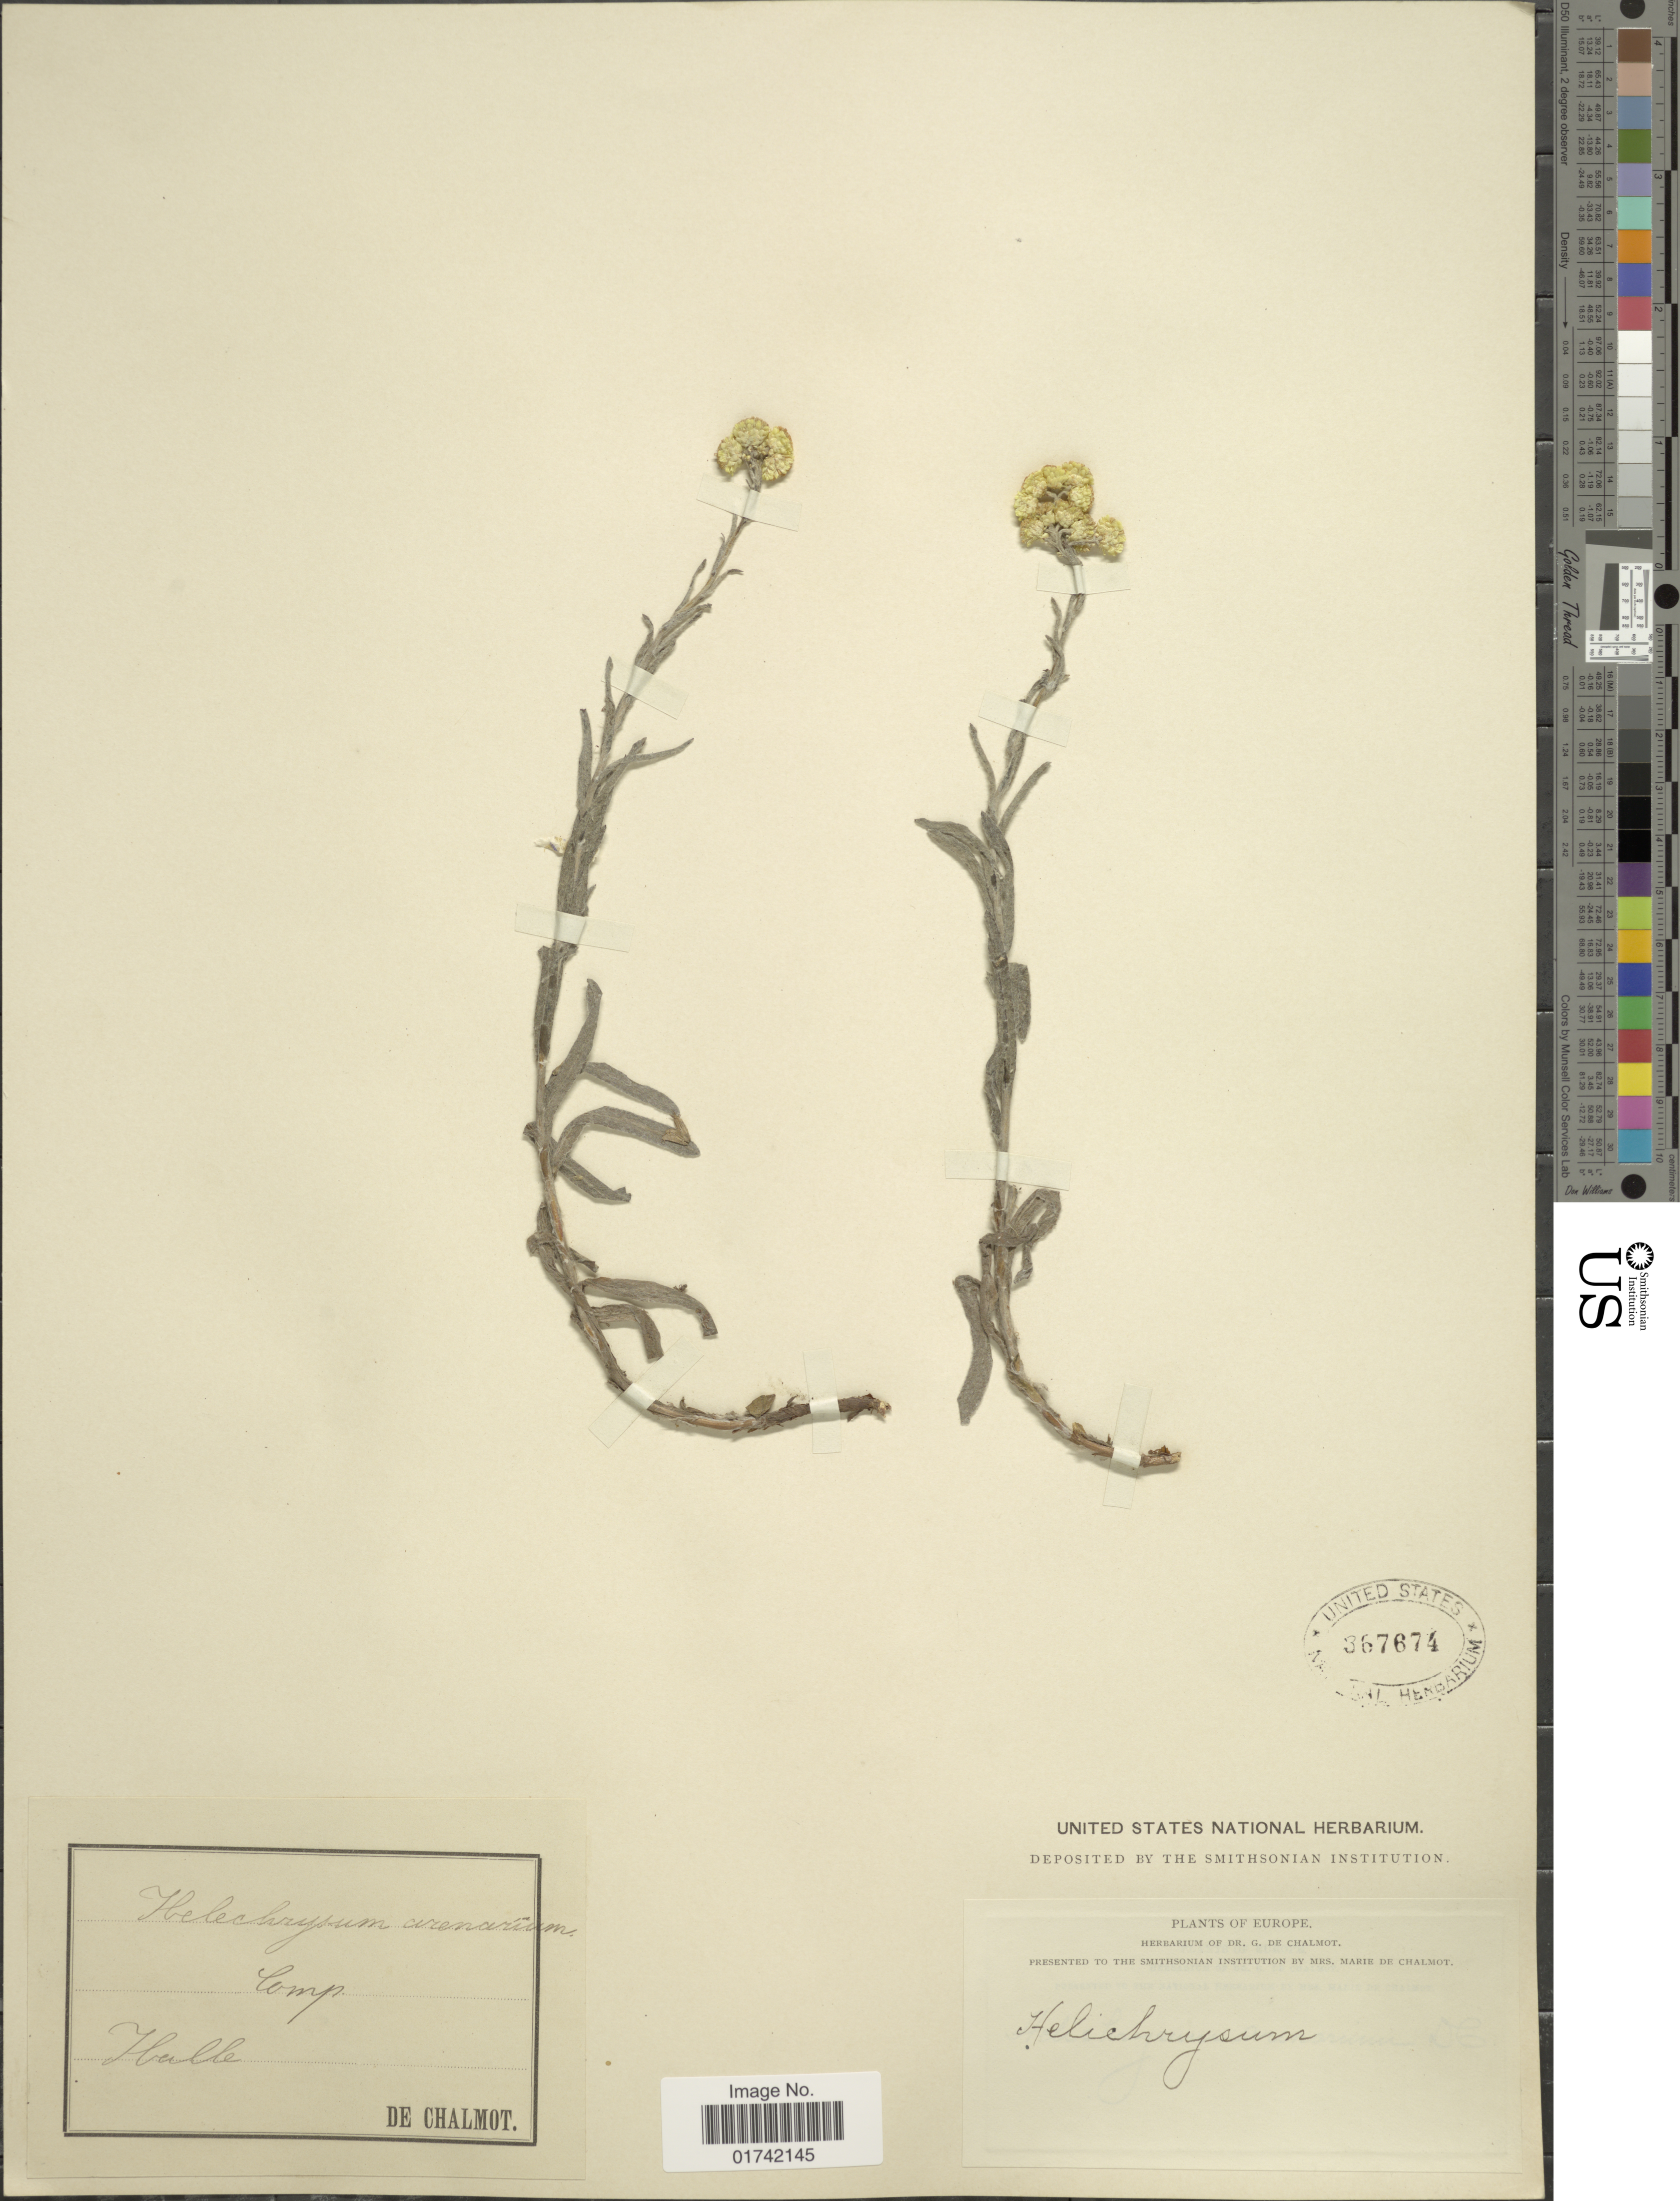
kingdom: Plantae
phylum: Tracheophyta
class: Magnoliopsida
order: Asterales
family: Asteraceae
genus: Helichrysum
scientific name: Helichrysum arenarium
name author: (L.) Moench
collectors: G. de Chalmot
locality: Europe, Halle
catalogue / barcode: US 367674